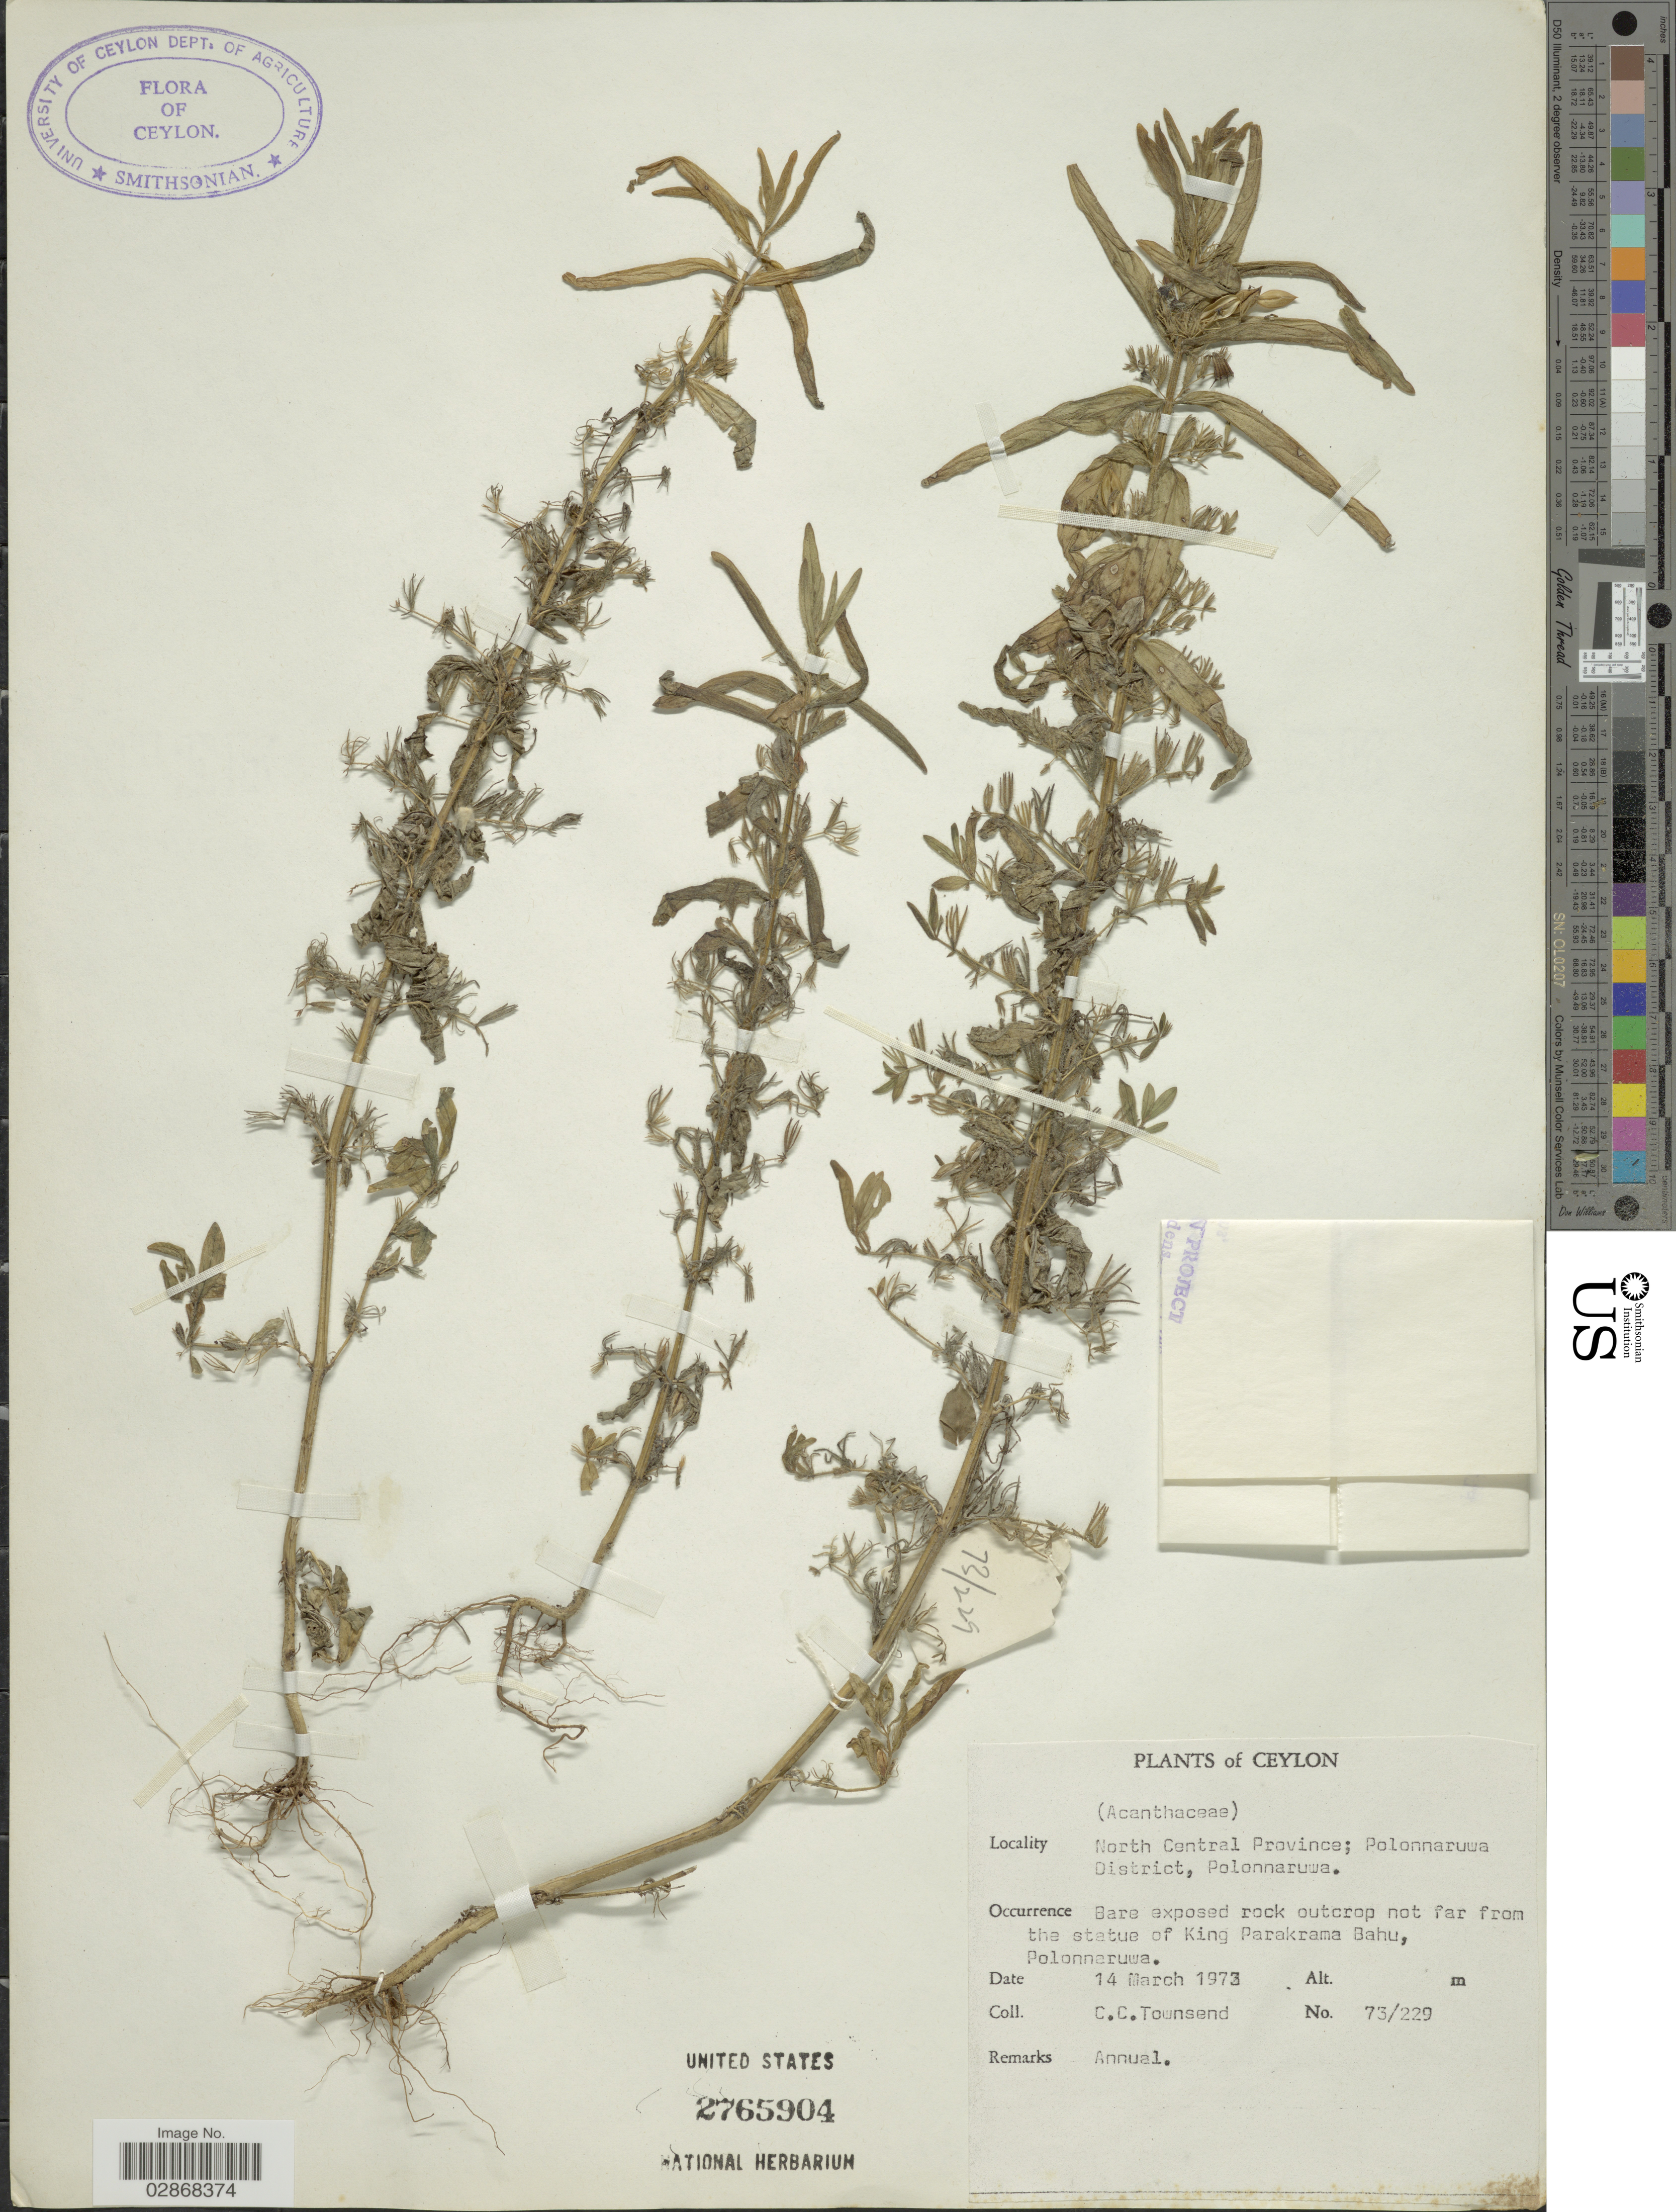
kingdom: Plantae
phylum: Tracheophyta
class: Magnoliopsida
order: Lamiales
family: Acanthaceae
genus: Andrographis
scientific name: Andrographis echioides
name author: (L.) Nees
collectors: C. C. Townsend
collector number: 73/229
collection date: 1973-03-14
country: Sri Lanka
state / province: North Central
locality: Polonnaruwa District, Polonnaruwa. Bare exposed rock outcrop not far from the state of King Parakrama Bahu, Polonnaruwa.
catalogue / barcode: US 2465904